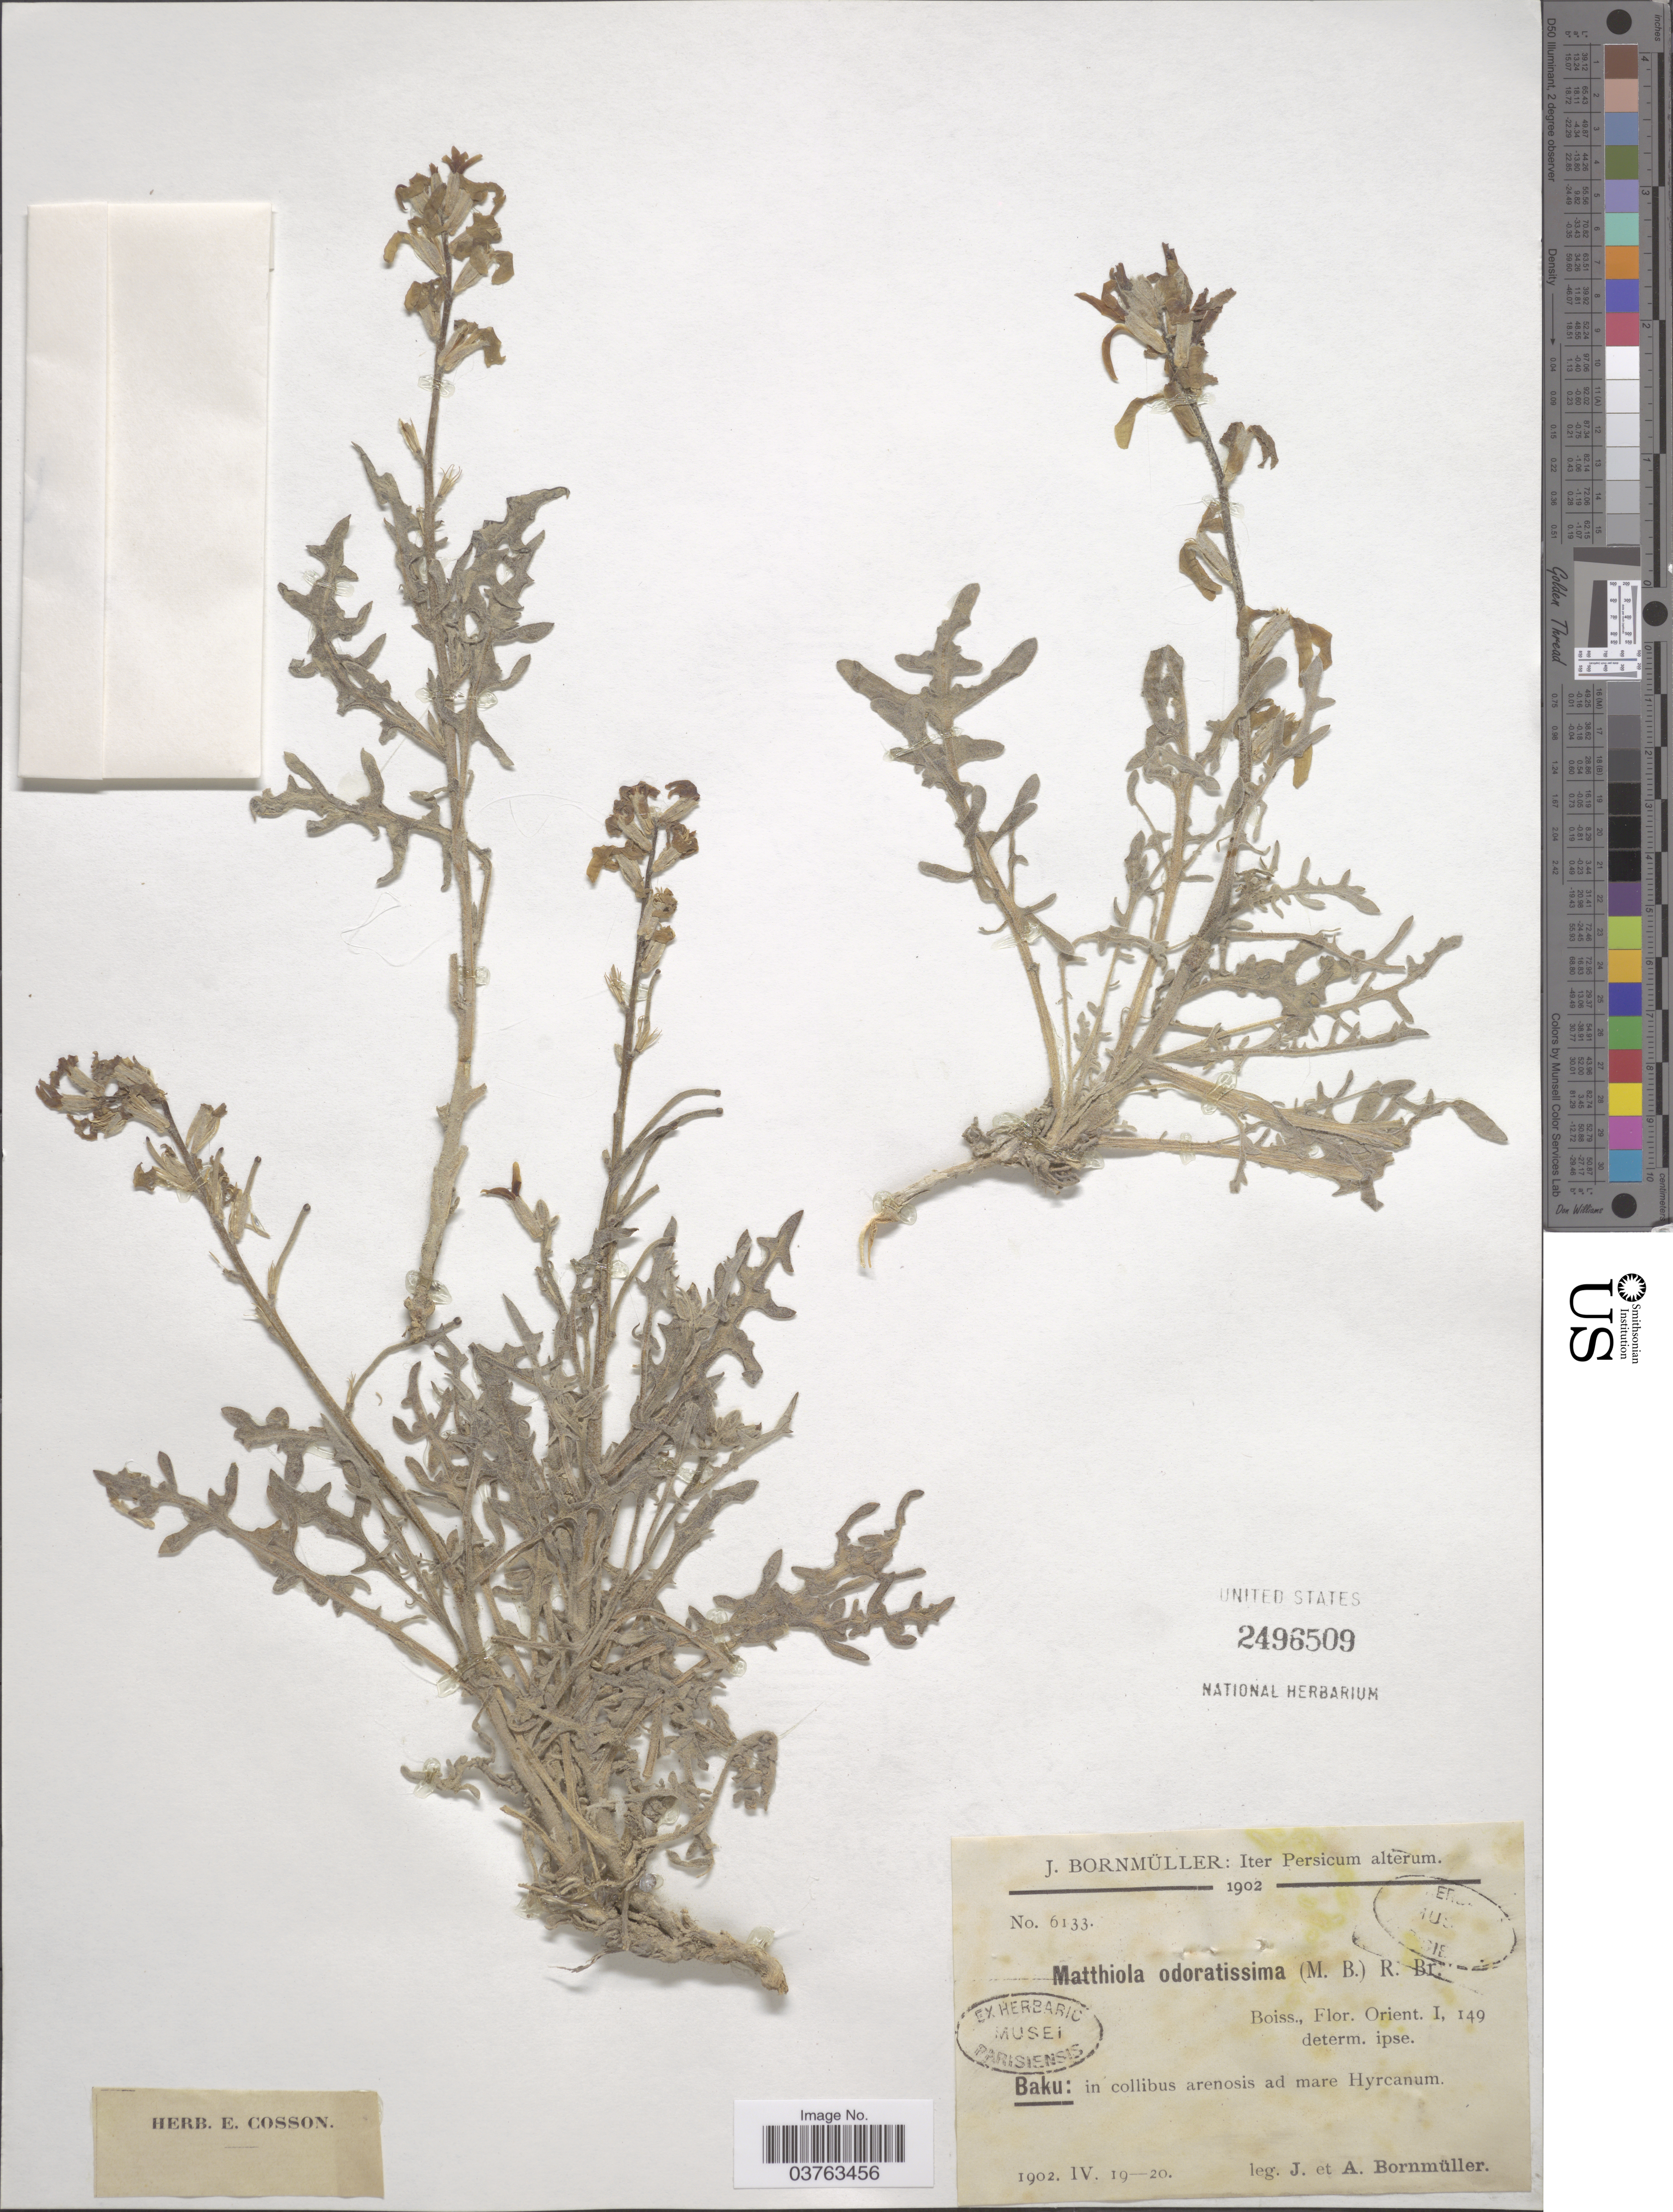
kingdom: Plantae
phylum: Tracheophyta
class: Magnoliopsida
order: Brassicales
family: Brassicaceae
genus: Matthiola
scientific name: Matthiola odoratissima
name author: (M. Bieb.) W.T. Aiton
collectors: J. Bornmüller & A. Bornmüller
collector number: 6133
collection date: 1902-04-19/1902-04-20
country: Iran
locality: Iter Persicum. Baku: in collibus arenosis ad mare Hyrcanum.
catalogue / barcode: US 2496509